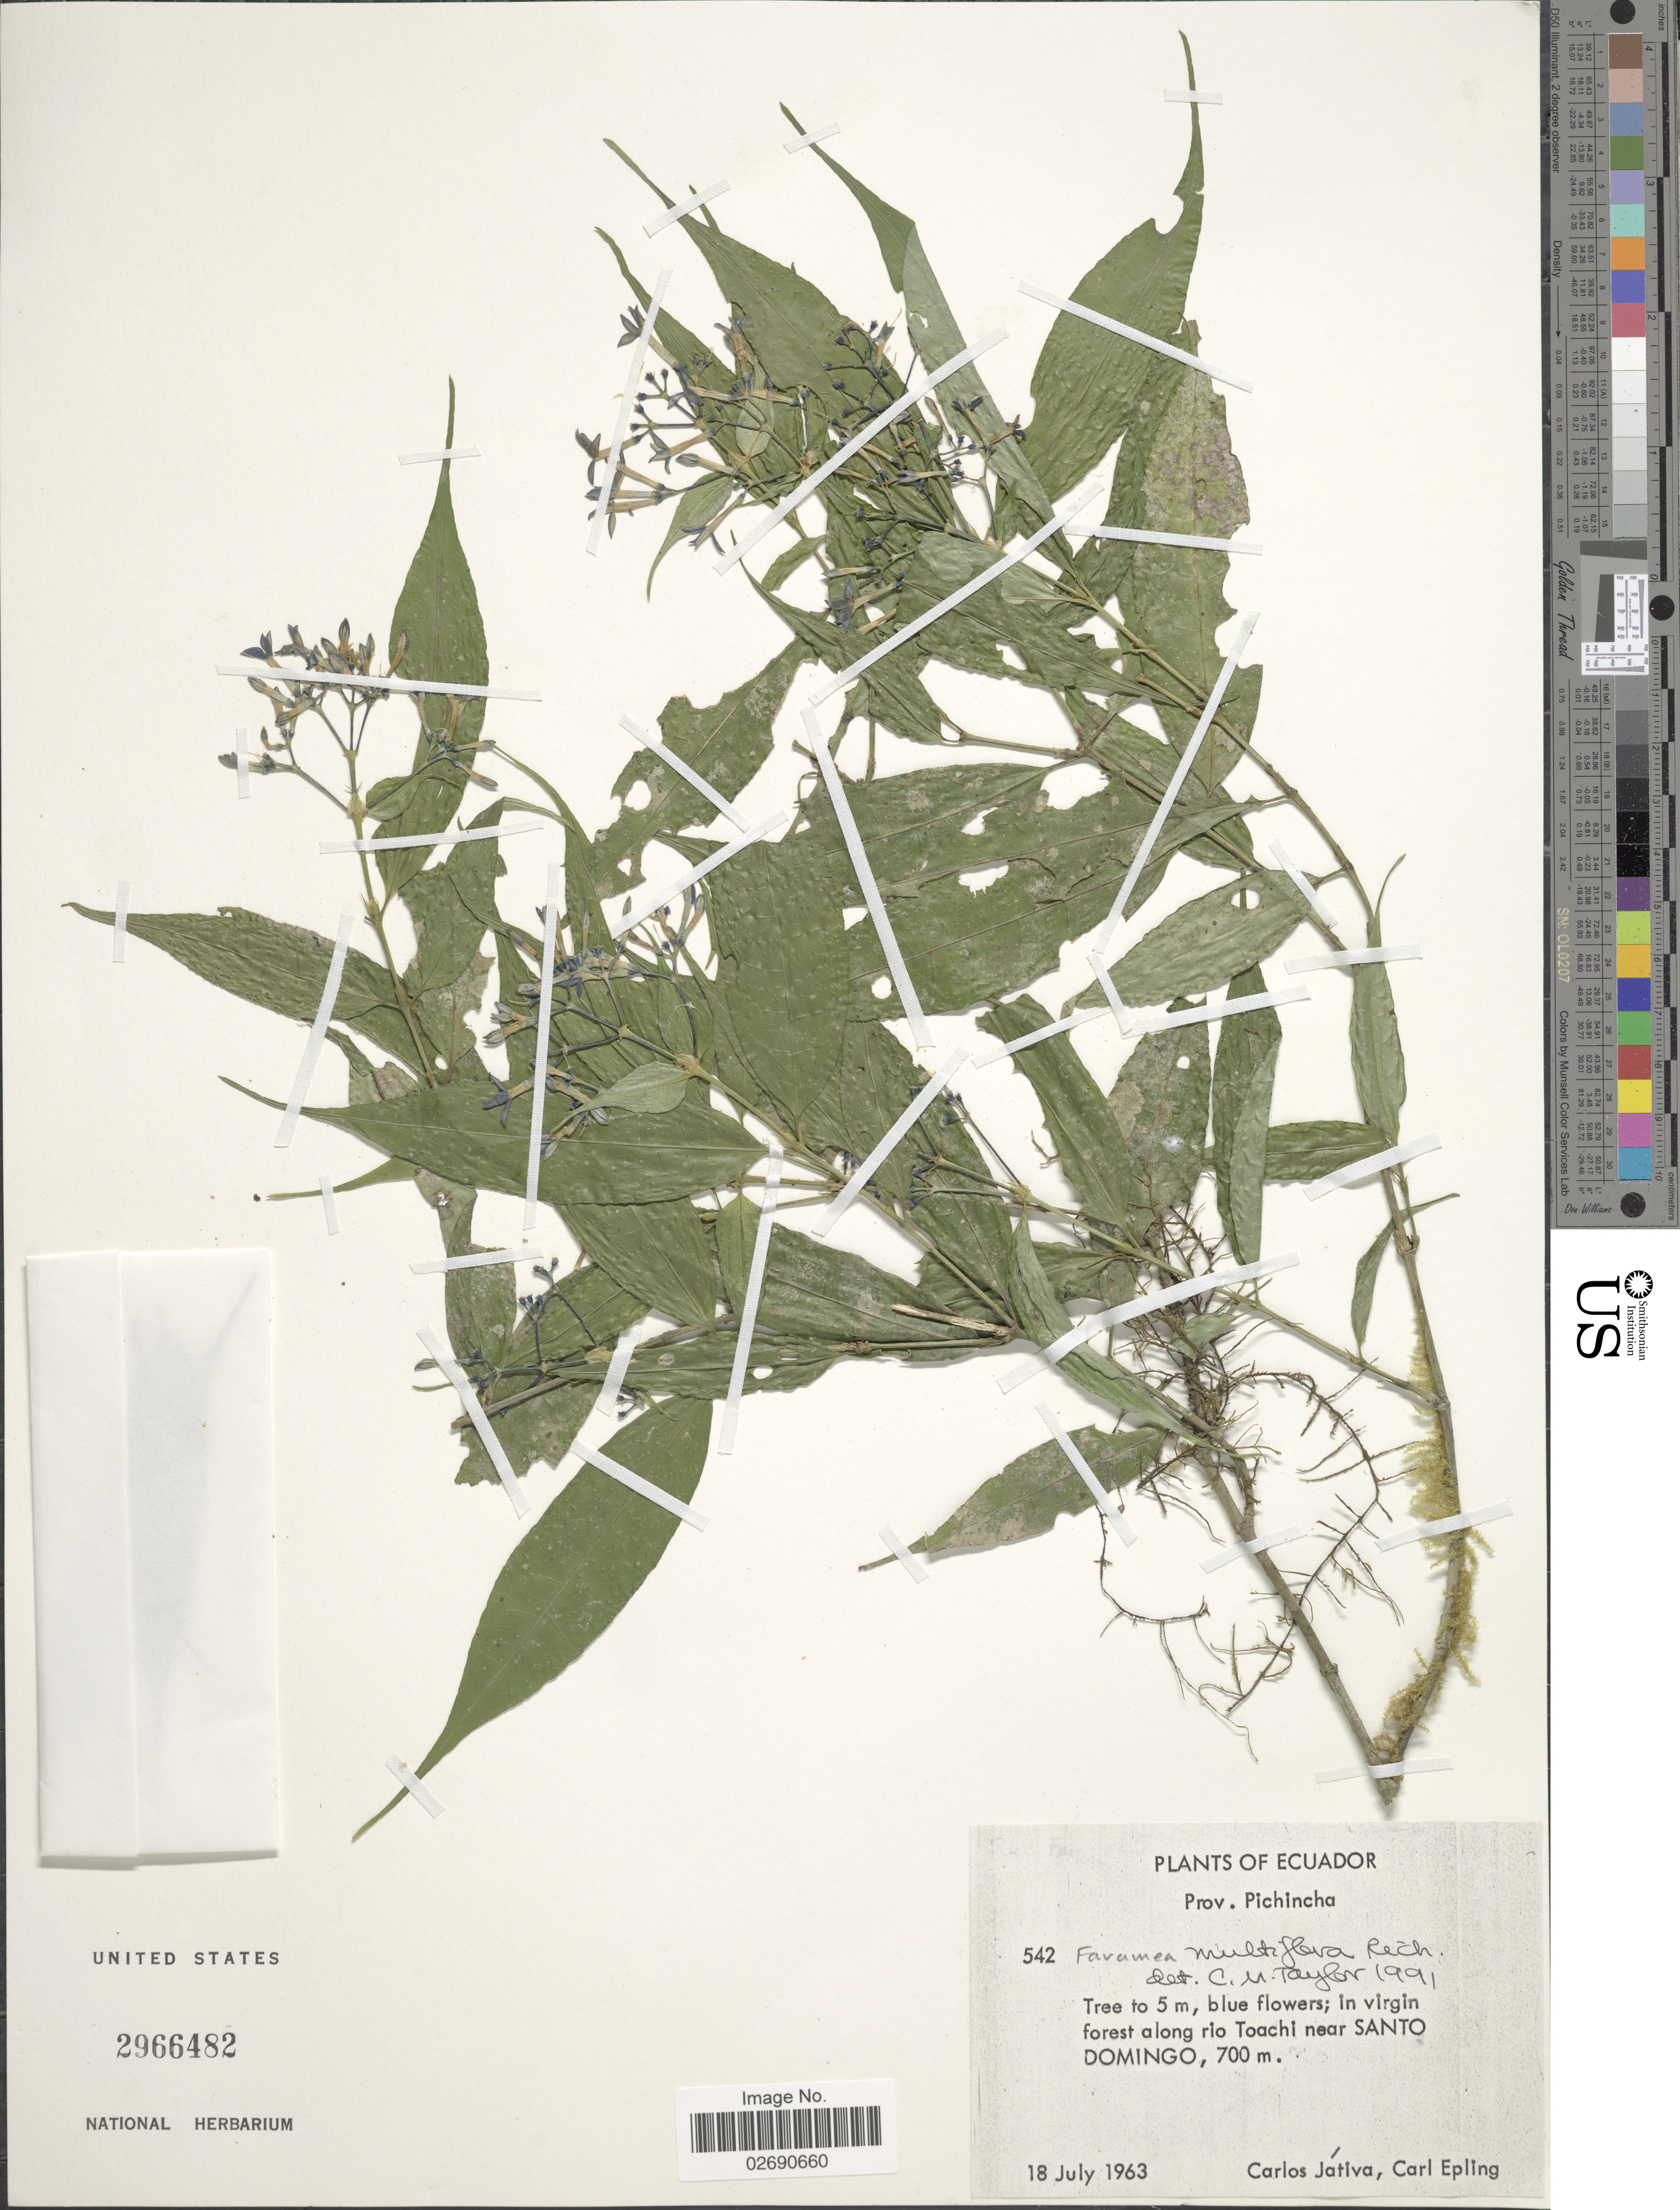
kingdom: Plantae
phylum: Tracheophyta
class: Magnoliopsida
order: Gentianales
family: Rubiaceae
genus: Faramea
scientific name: Faramea multiflora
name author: A. Rich. ex DC.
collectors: C. D. Játiva & C. C. Epling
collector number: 542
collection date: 1963-07-18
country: Ecuador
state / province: Pichincha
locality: In virgin forest along rio Toachi near Santo Domingo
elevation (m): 700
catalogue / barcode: US 2966482